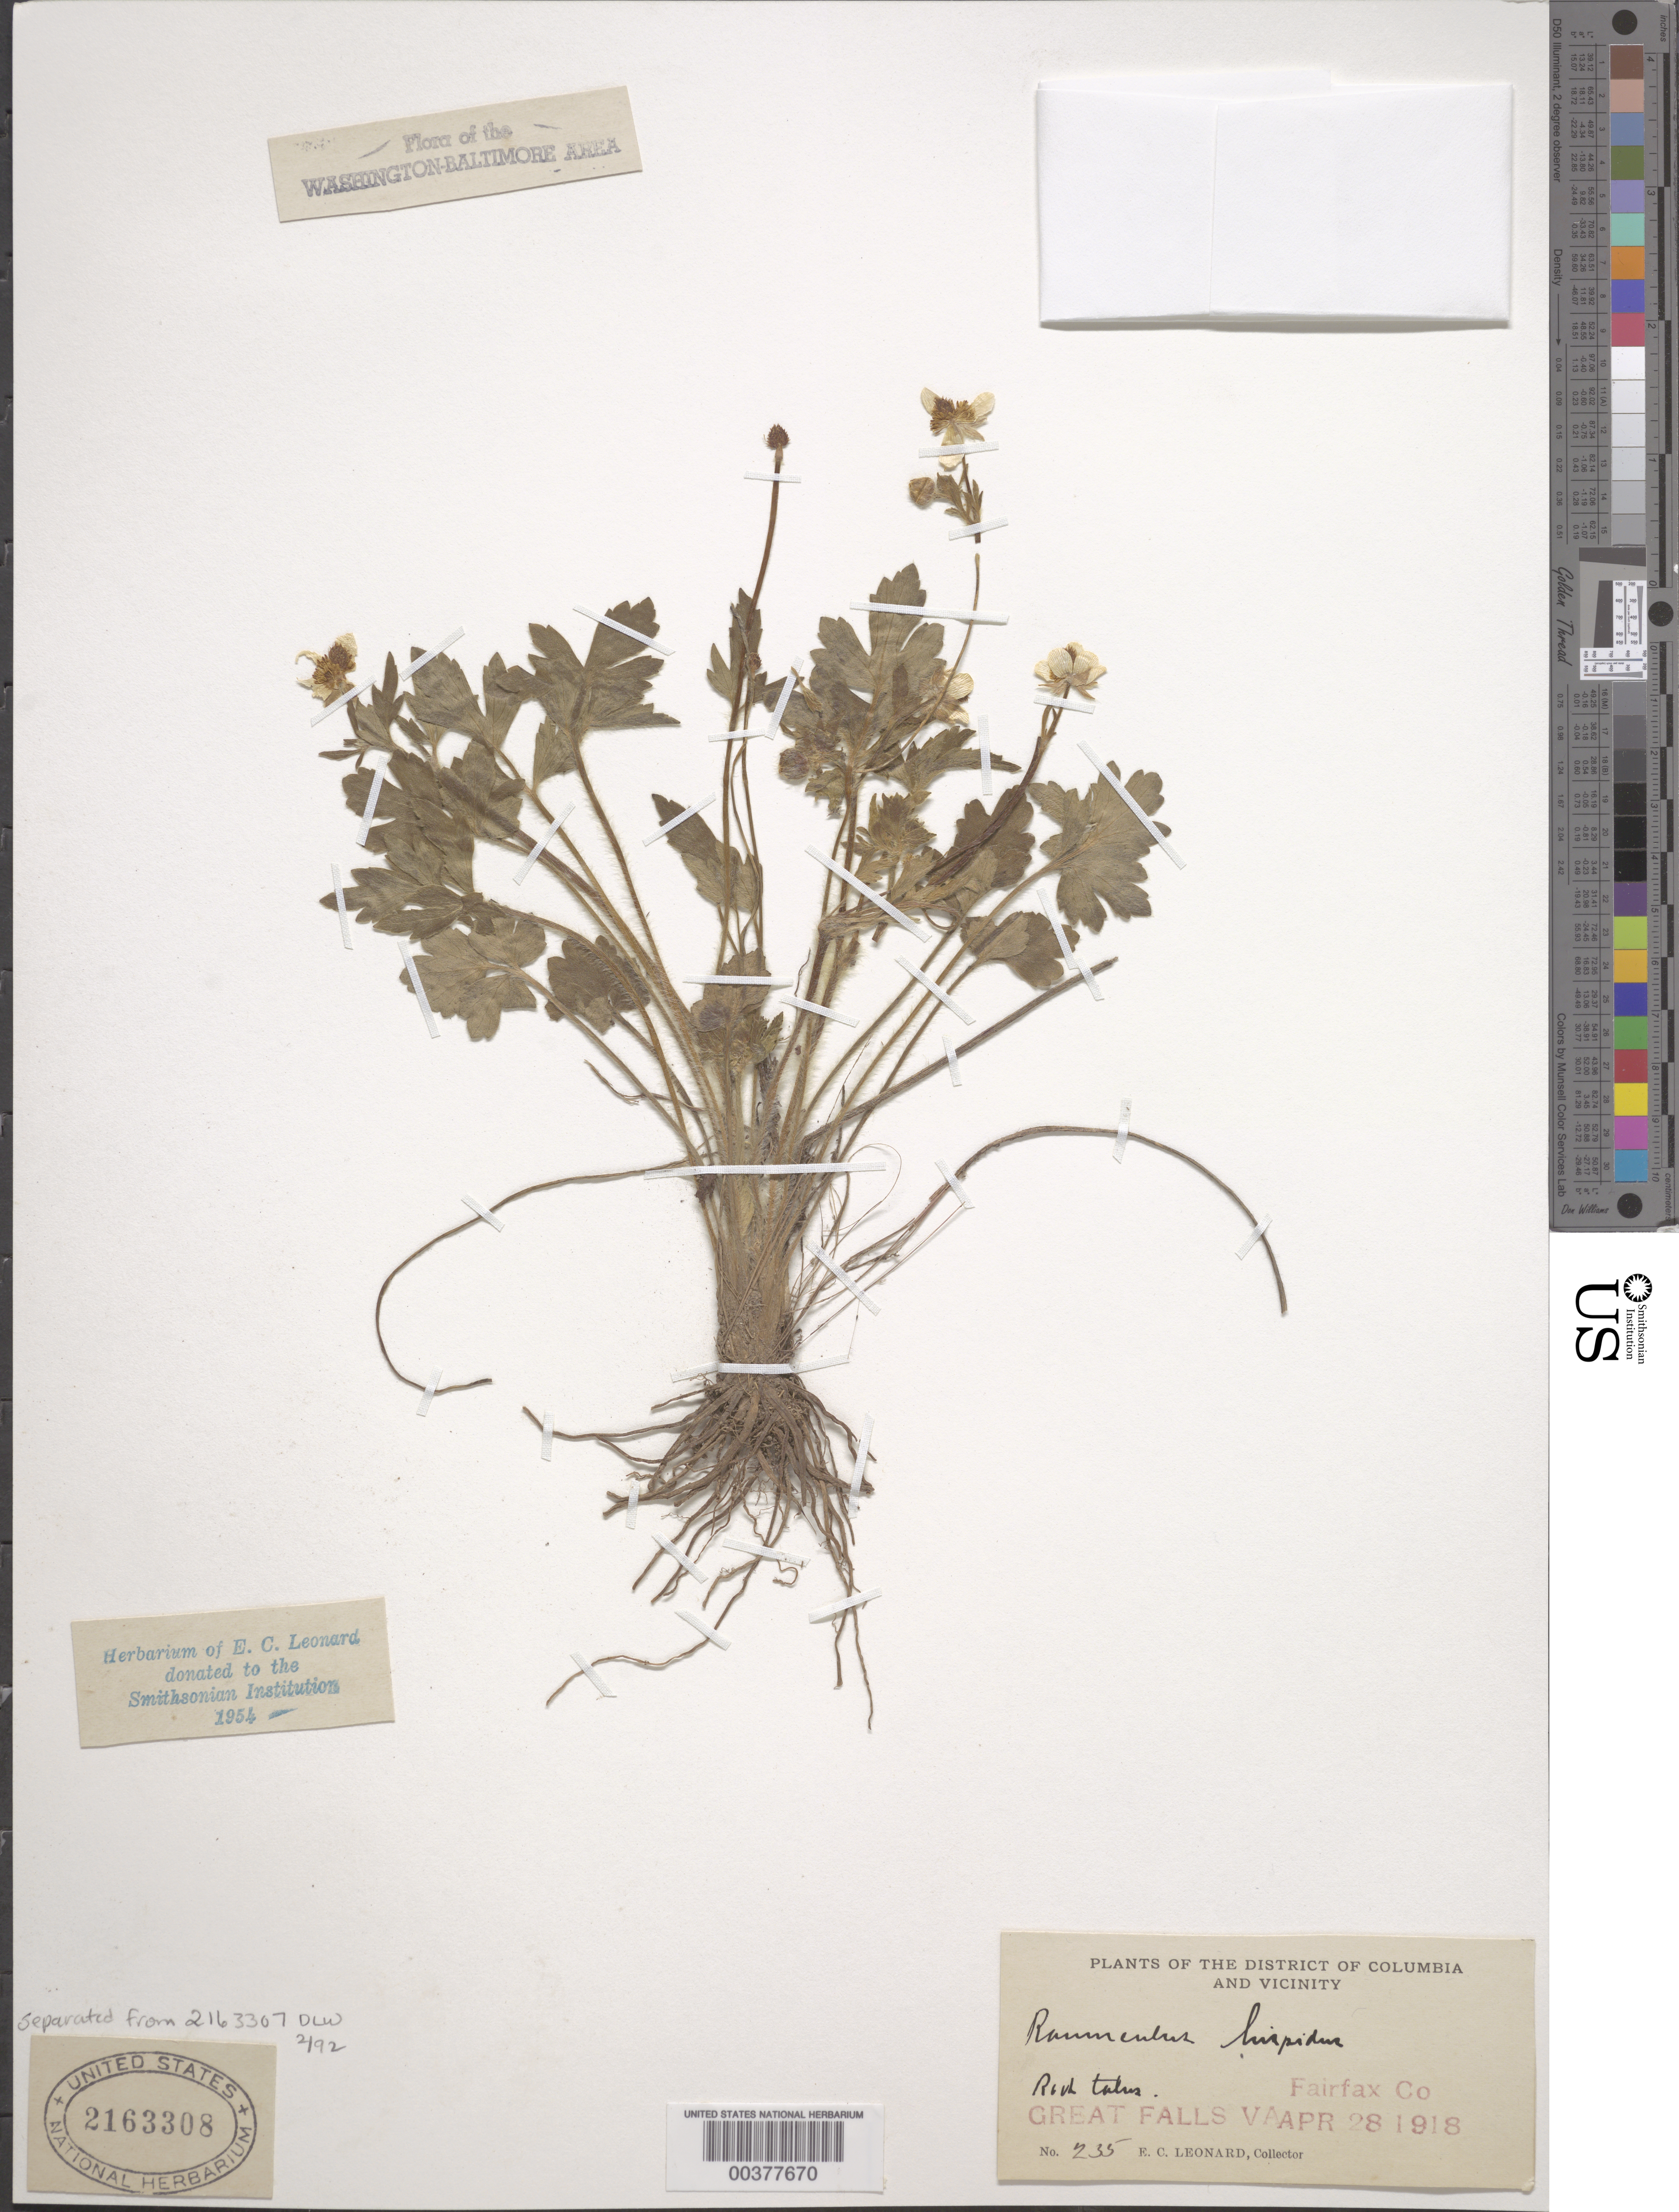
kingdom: Plantae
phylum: Tracheophyta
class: Magnoliopsida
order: Ranunculales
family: Ranunculaceae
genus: Ranunculus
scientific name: Ranunculus hispidus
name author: Michx.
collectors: E. C. Leonard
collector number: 235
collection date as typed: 28 Apr 1918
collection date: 1918-04-28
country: United States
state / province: Virginia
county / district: Fairfax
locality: Great Falls C. and O. Canal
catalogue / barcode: US 2163308